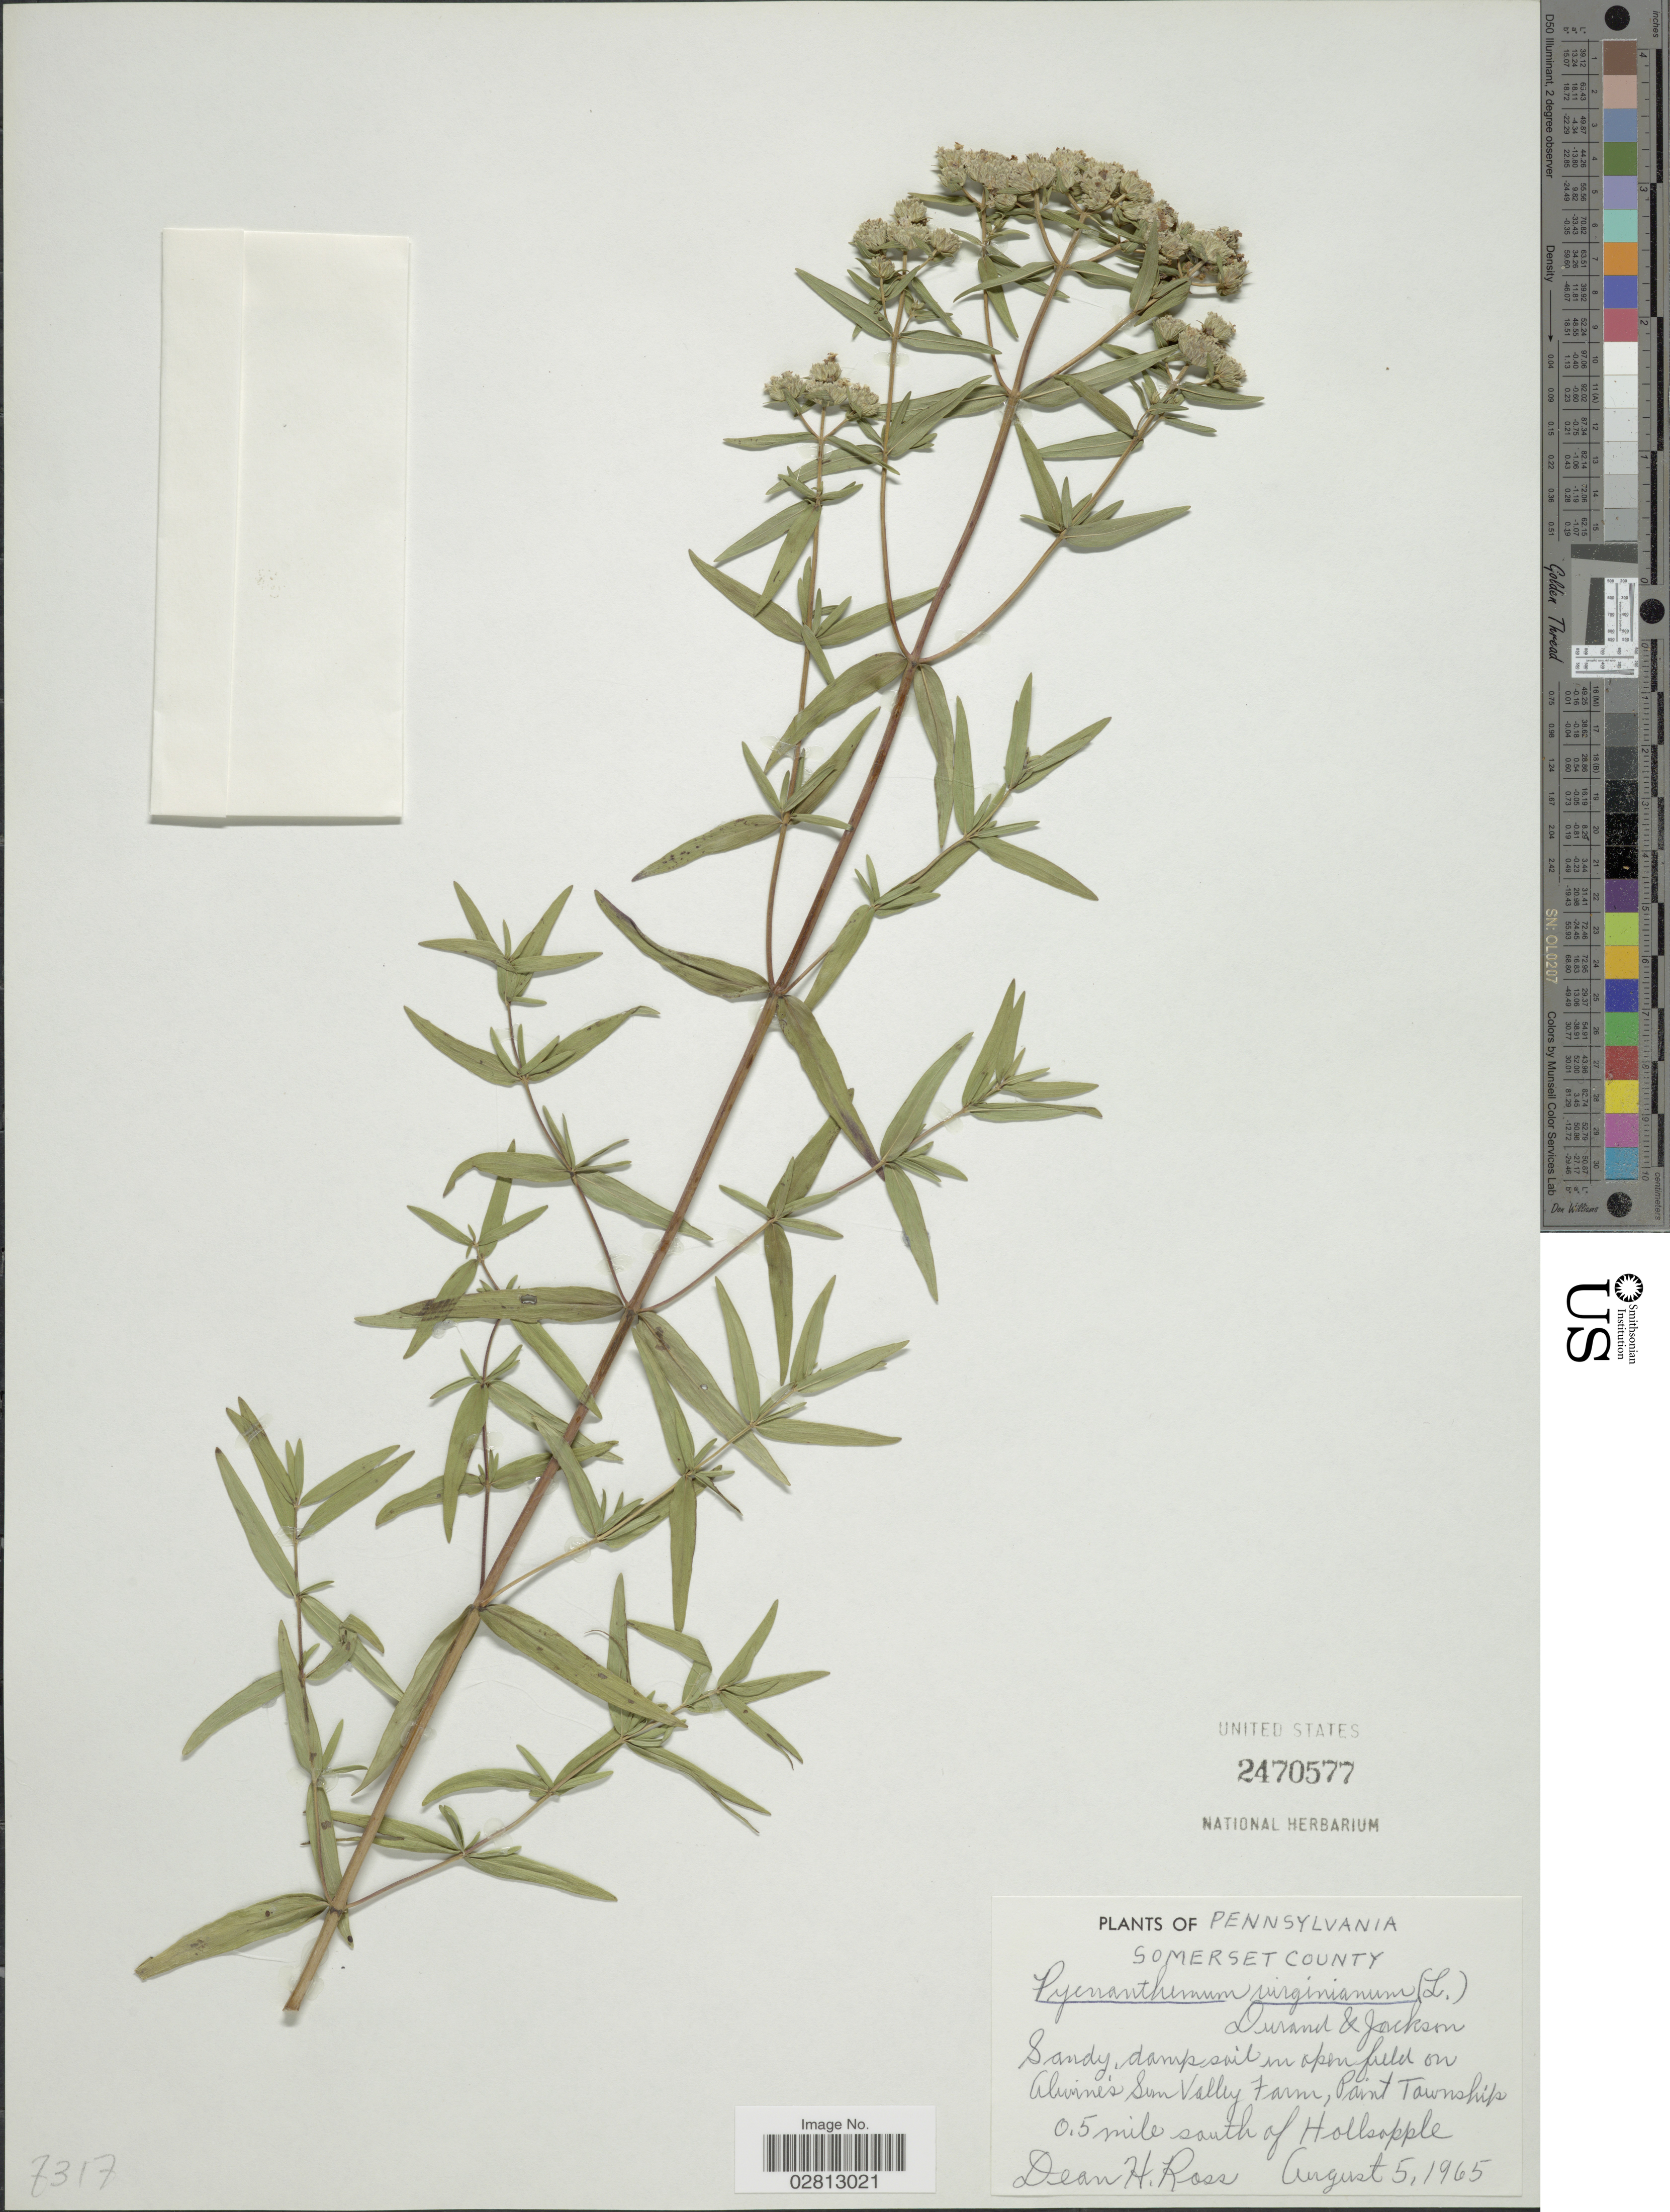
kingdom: Plantae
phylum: Tracheophyta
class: Magnoliopsida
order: Lamiales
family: Lamiaceae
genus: Pycnanthemum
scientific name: Pycnanthemum verticillatum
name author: (Michx.) Pers.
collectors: D. Ross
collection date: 1965-08-05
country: United States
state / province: Pennsylvania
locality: Somerset County. Sandy, damp soil in open field on Alwines [interpreted] Sun Valley Farm, Paint Township, 0.5 mile south of Hollsopple.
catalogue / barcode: US 2470577